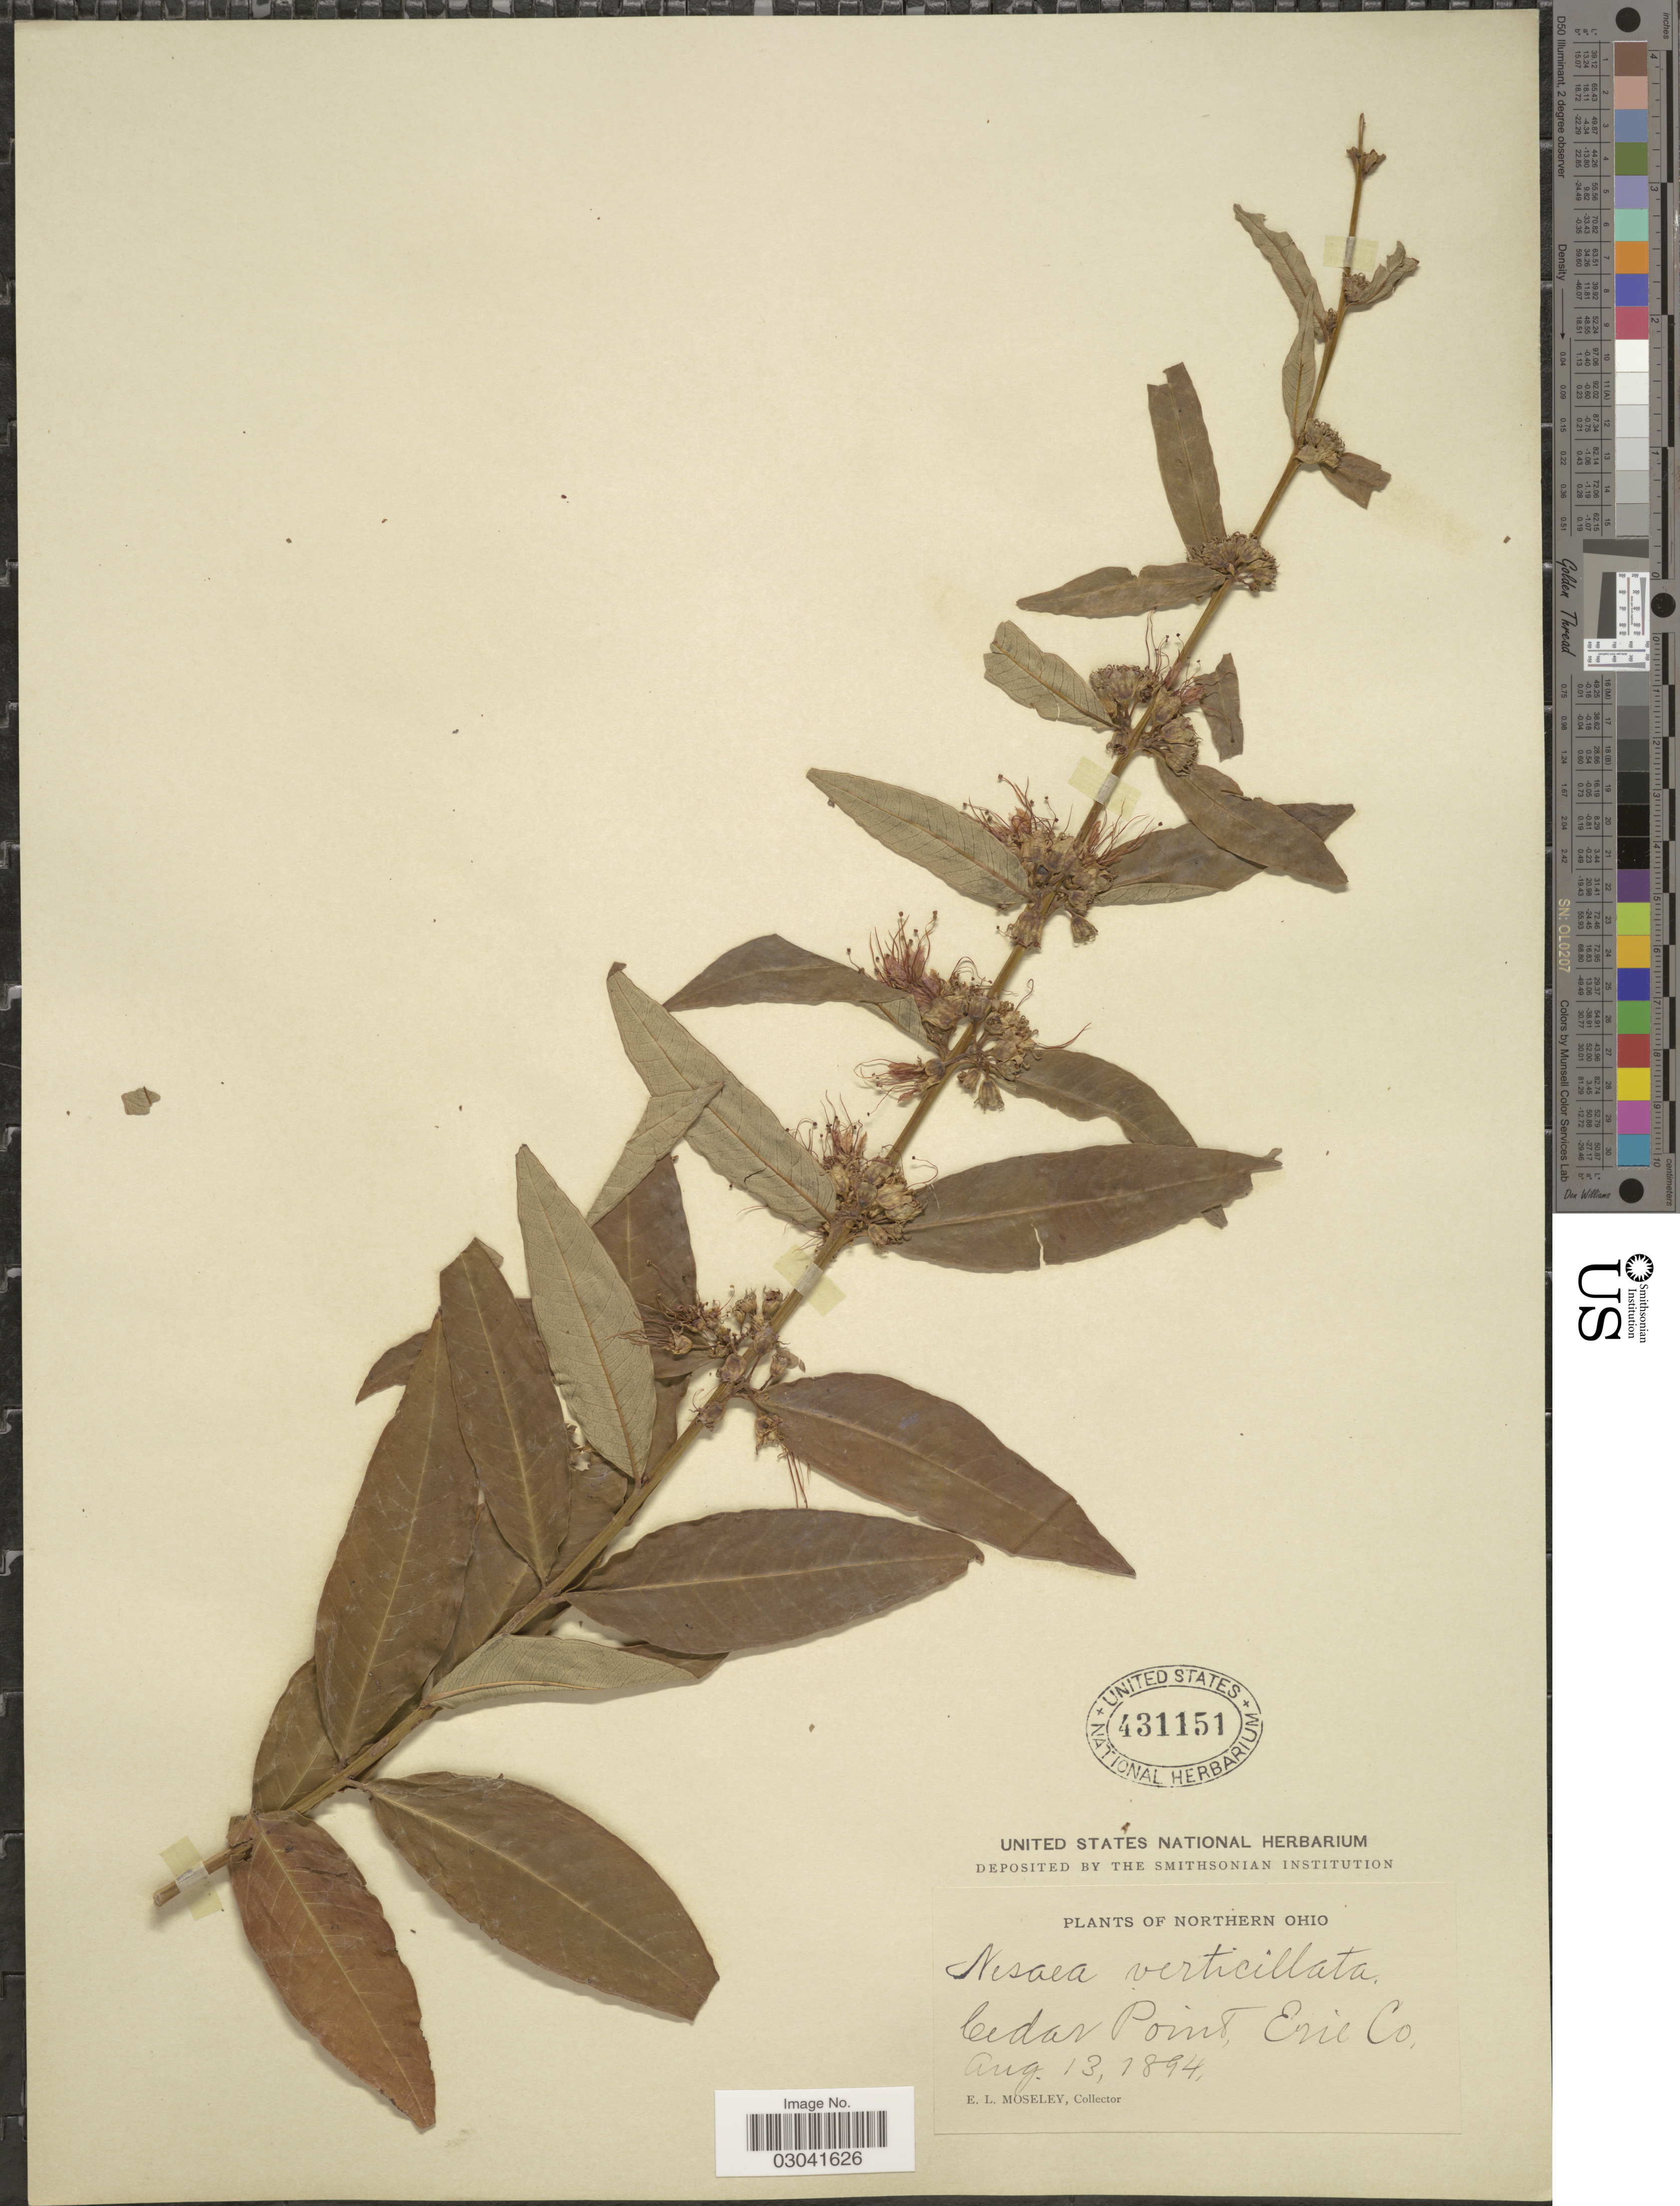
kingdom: Plantae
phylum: Tracheophyta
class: Magnoliopsida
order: Myrtales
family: Lythraceae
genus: Decodon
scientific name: Decodon verticillatus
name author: (L.) Elliott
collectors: E. Moseley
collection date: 1894-08-13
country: United States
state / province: Ohio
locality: Northern Ohio. Cedar Point, Erie Co.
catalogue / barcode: US 431151